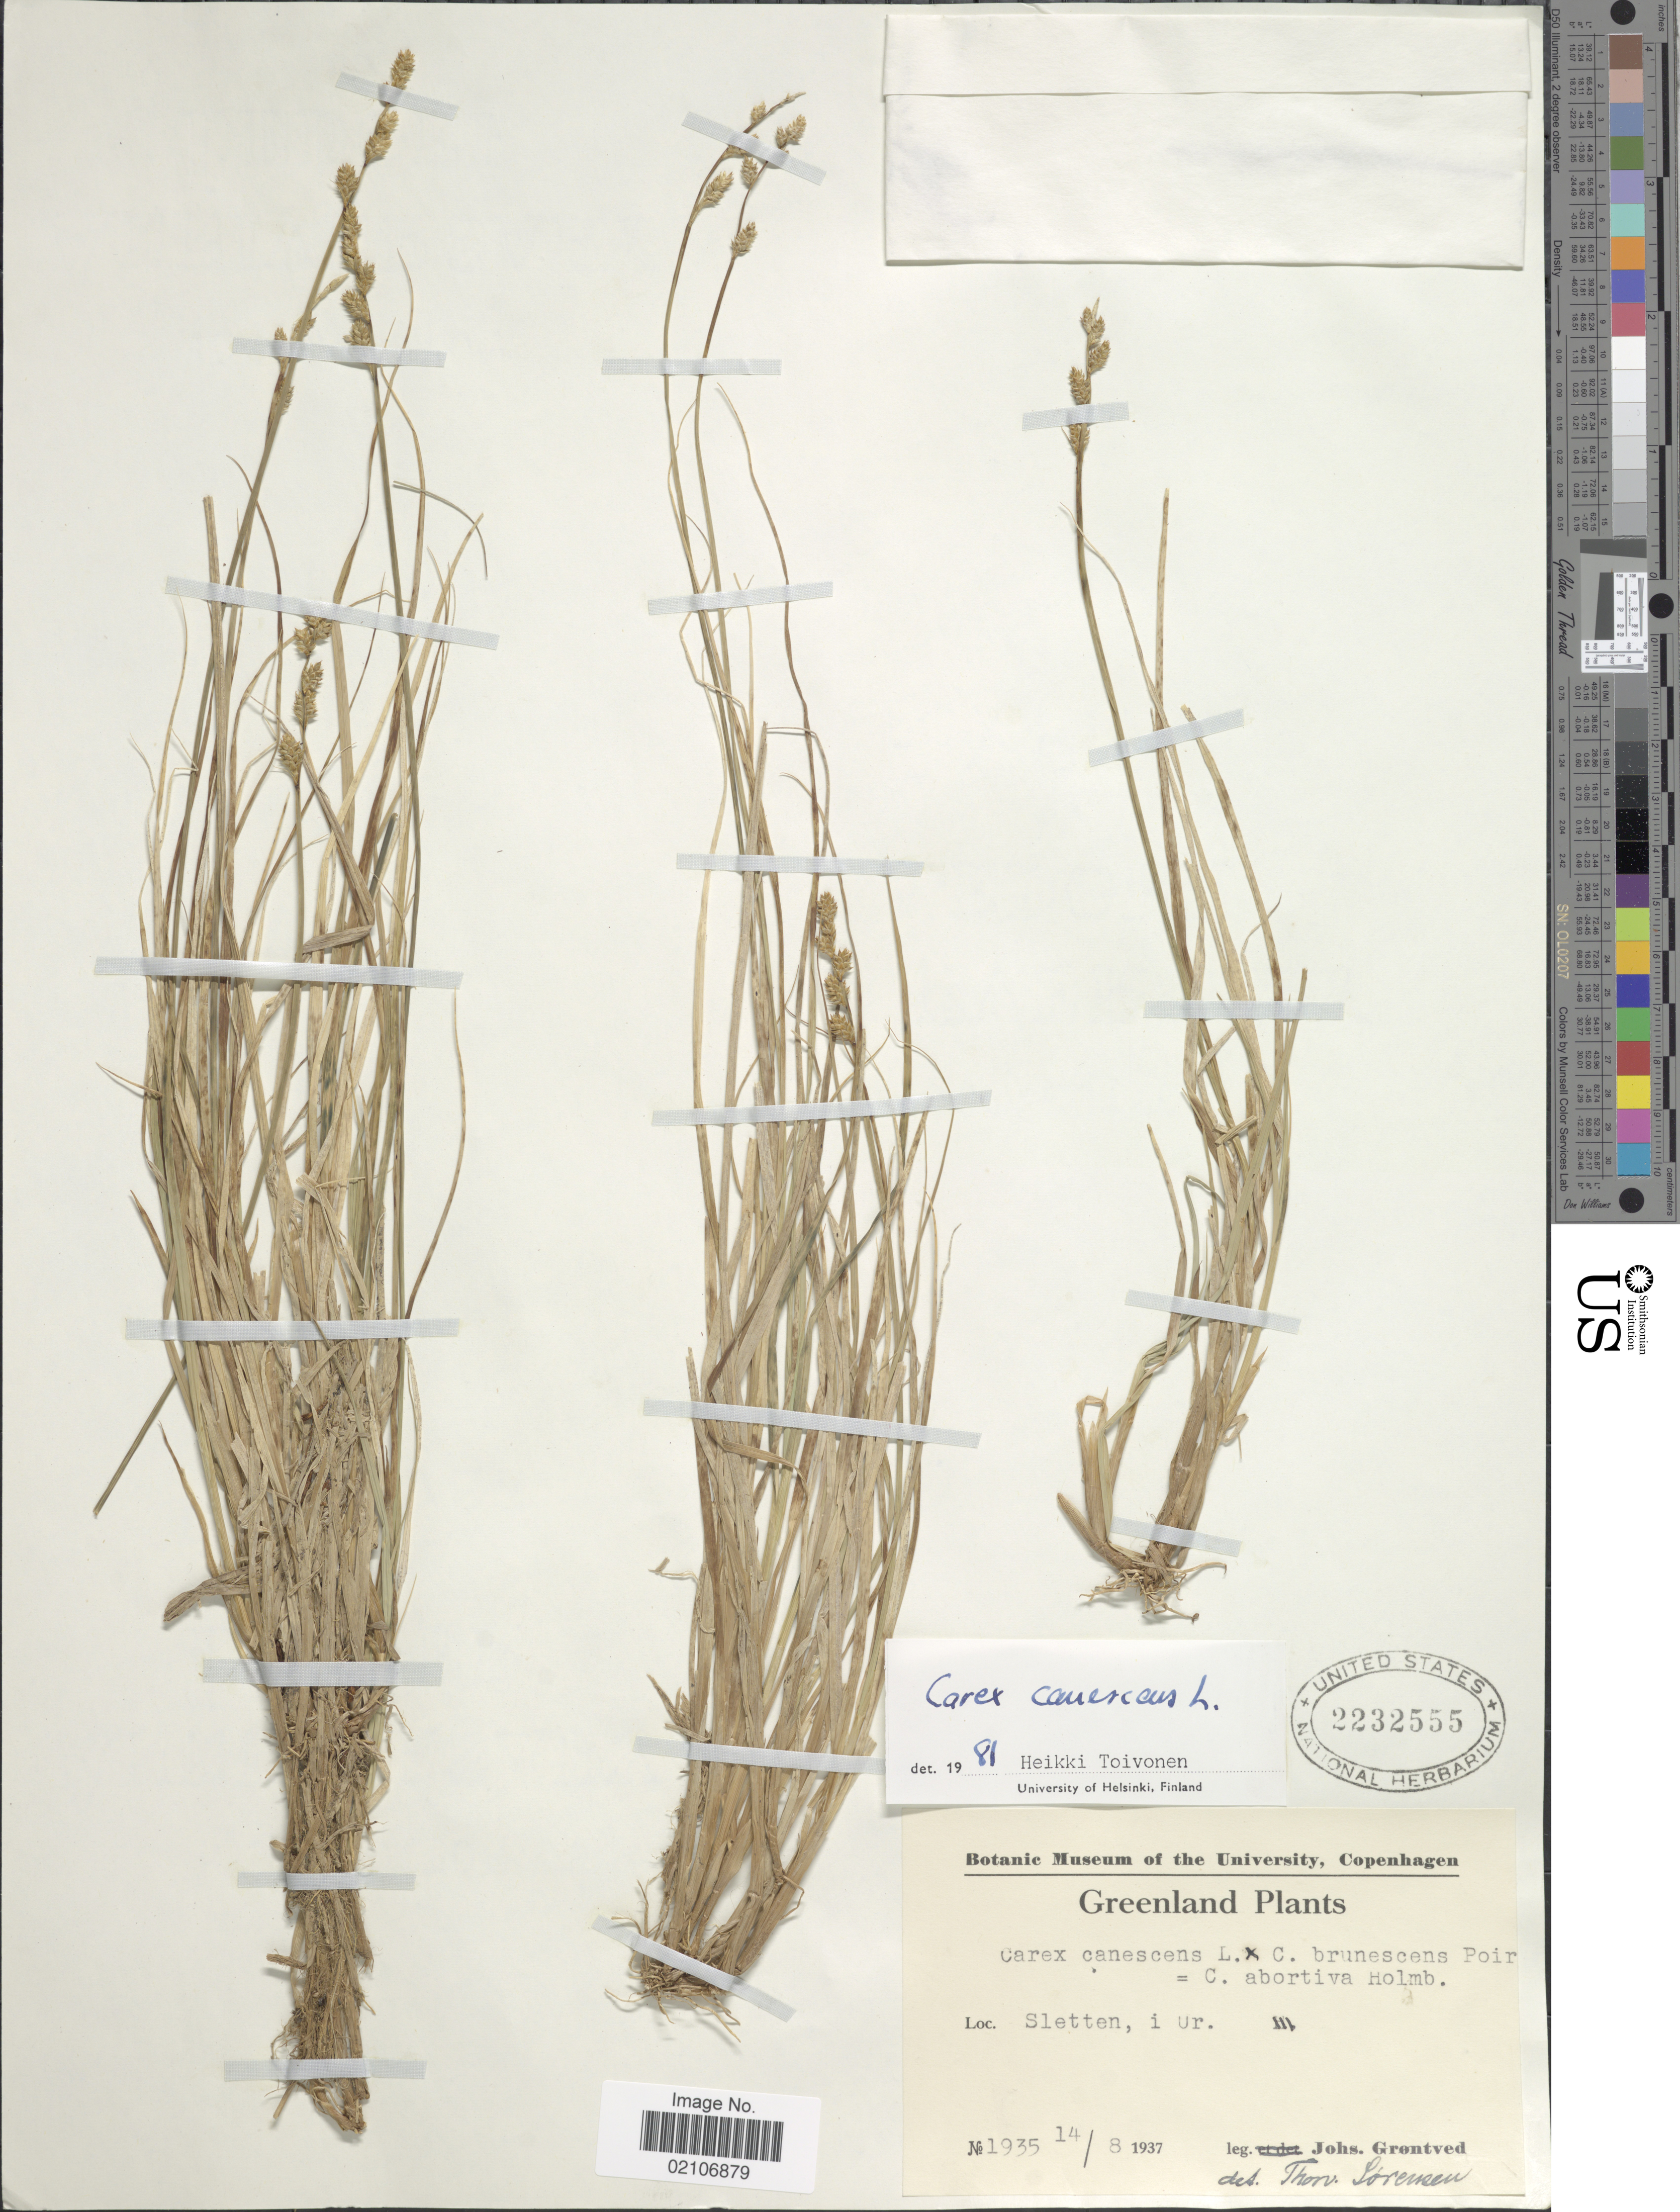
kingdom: Plantae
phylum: Tracheophyta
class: Liliopsida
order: Poales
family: Cyperaceae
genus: Carex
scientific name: Carex canescens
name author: L.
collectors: J. Grontved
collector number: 1935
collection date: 1937-08-14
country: Greenland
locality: Greenland, Sletten, i Ur.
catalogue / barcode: US 2232555